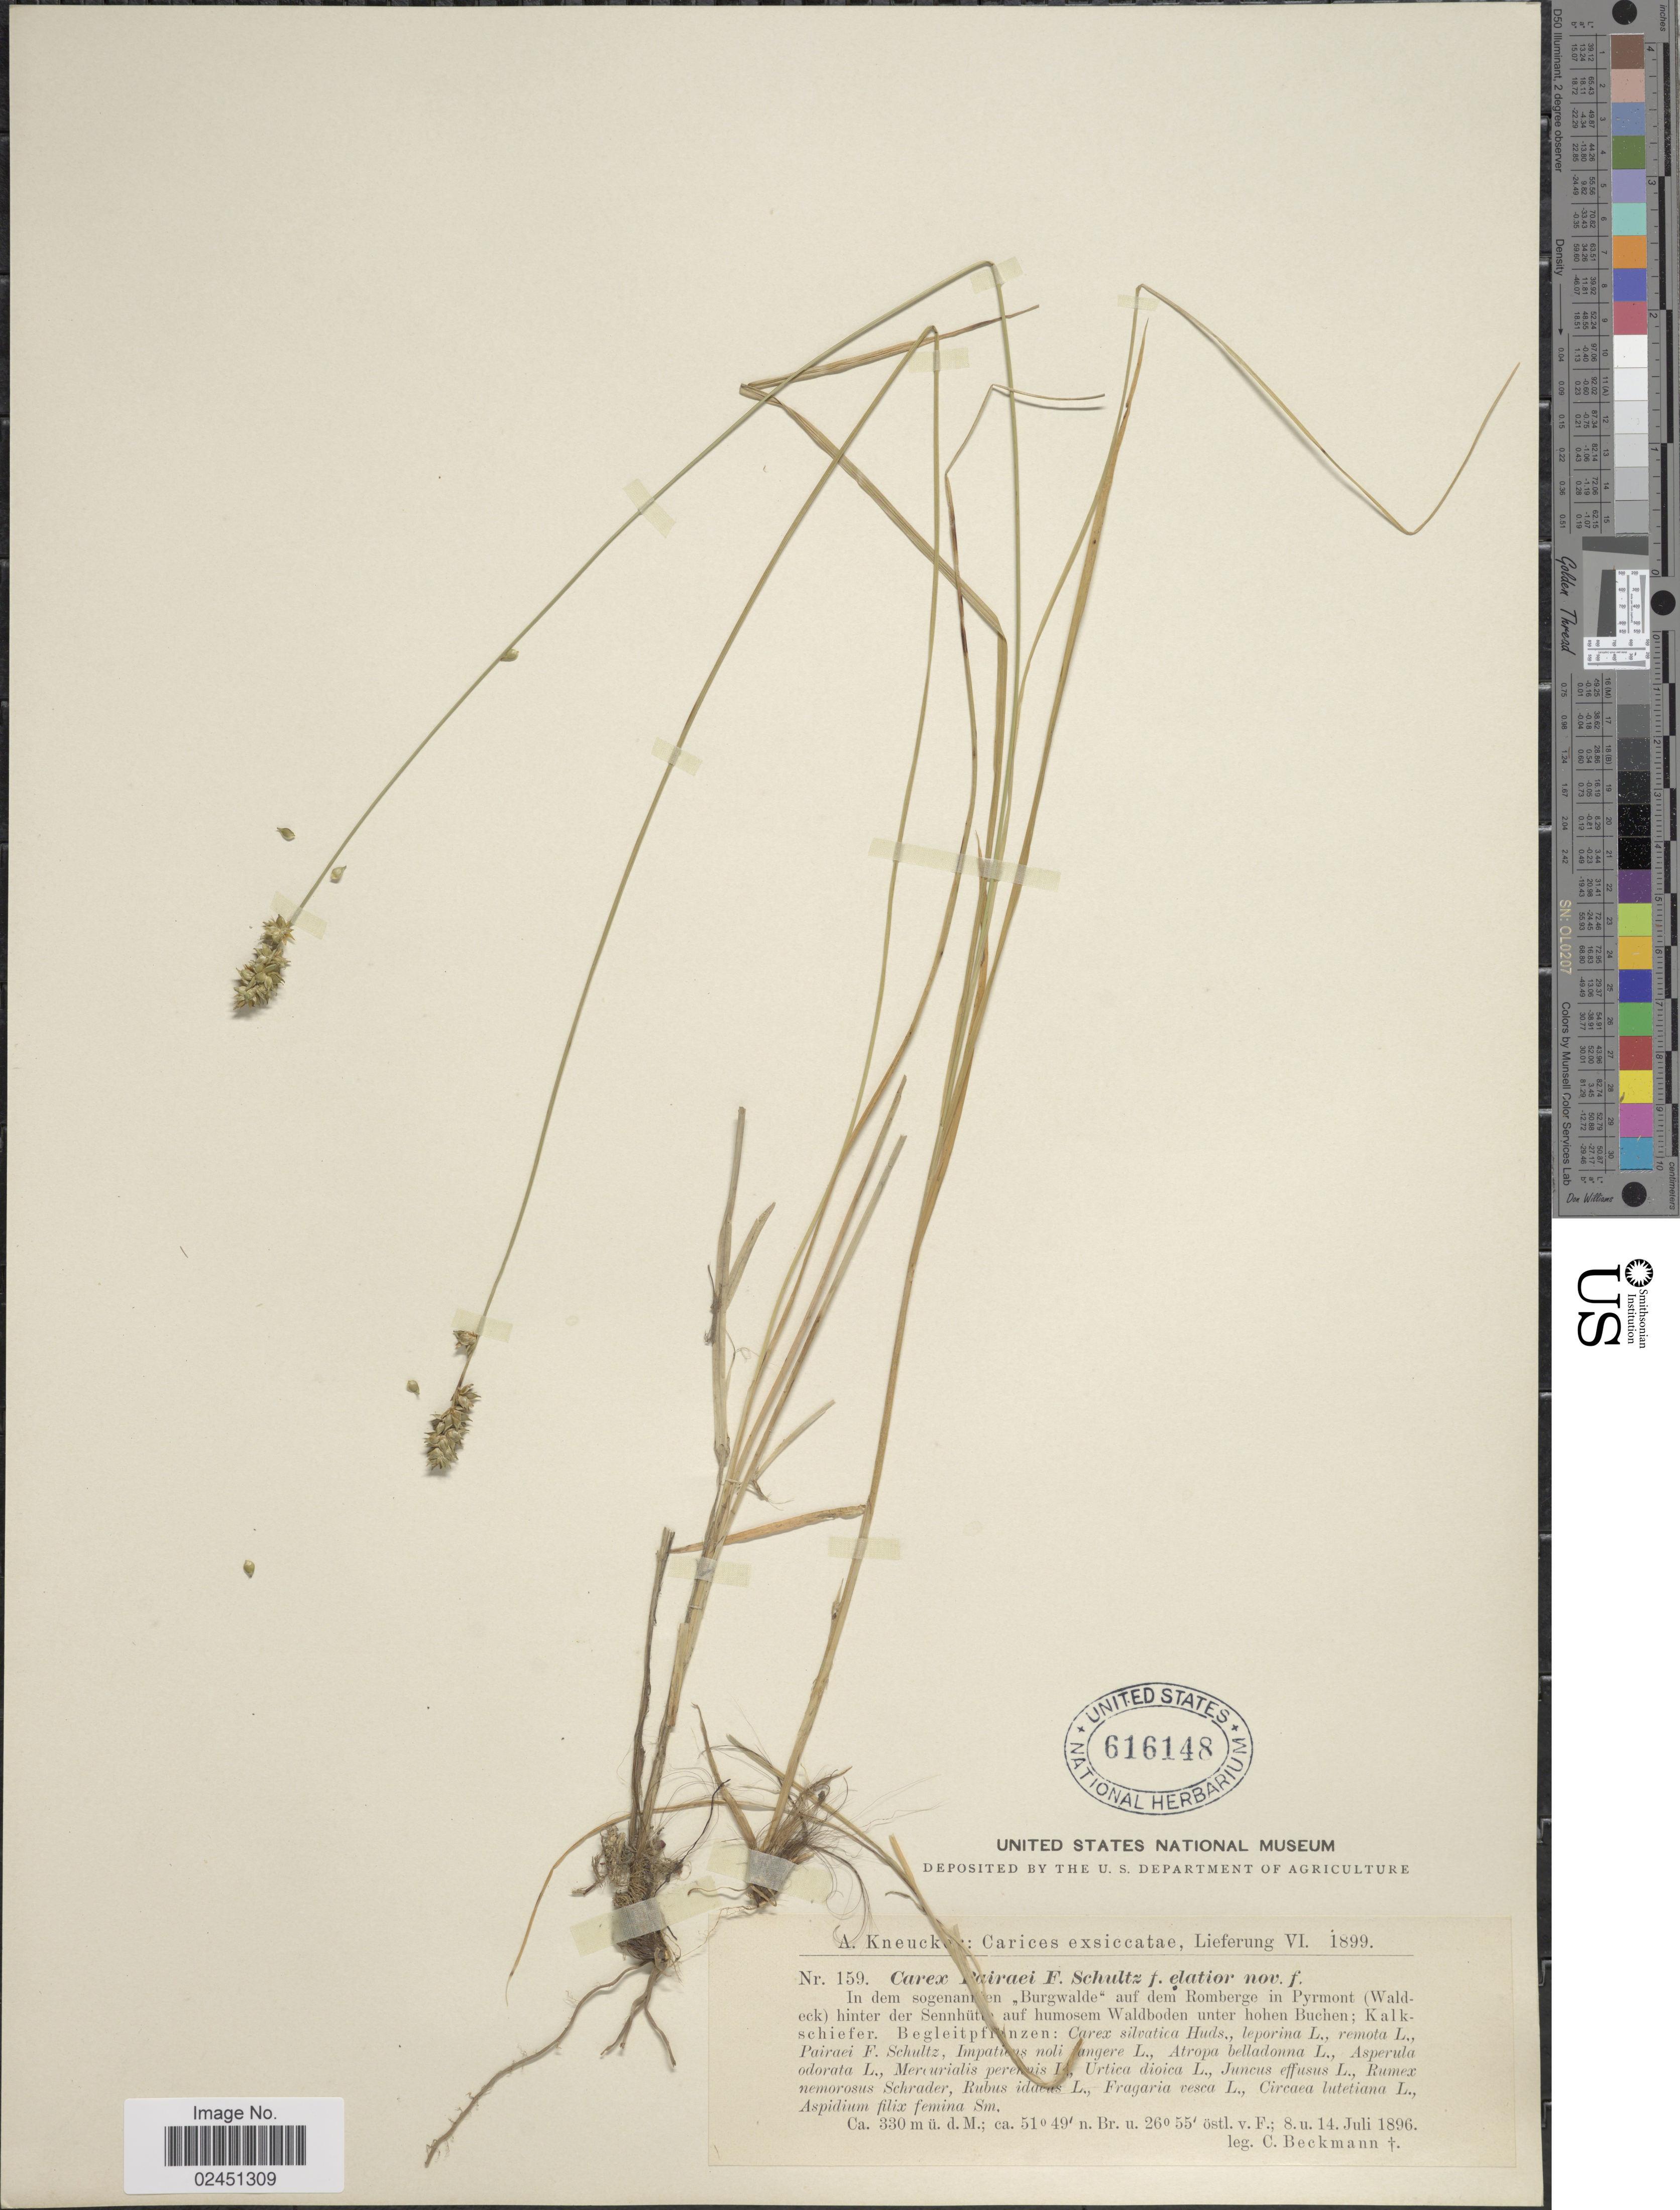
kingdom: Plantae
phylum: Tracheophyta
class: Liliopsida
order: Poales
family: Cyperaceae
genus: Carex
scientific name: Carex pairae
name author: F.W. Schultz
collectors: C. Beckmann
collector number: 159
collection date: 1896-07-14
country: Germany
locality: In dem dogananen Burgwalde aif dem Romberge in Pyrmont (Waldeck) hinter der Sennhute aud humosem Waldboden unter hohen Buchen; Kalkschiefer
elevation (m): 330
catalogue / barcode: US 616148